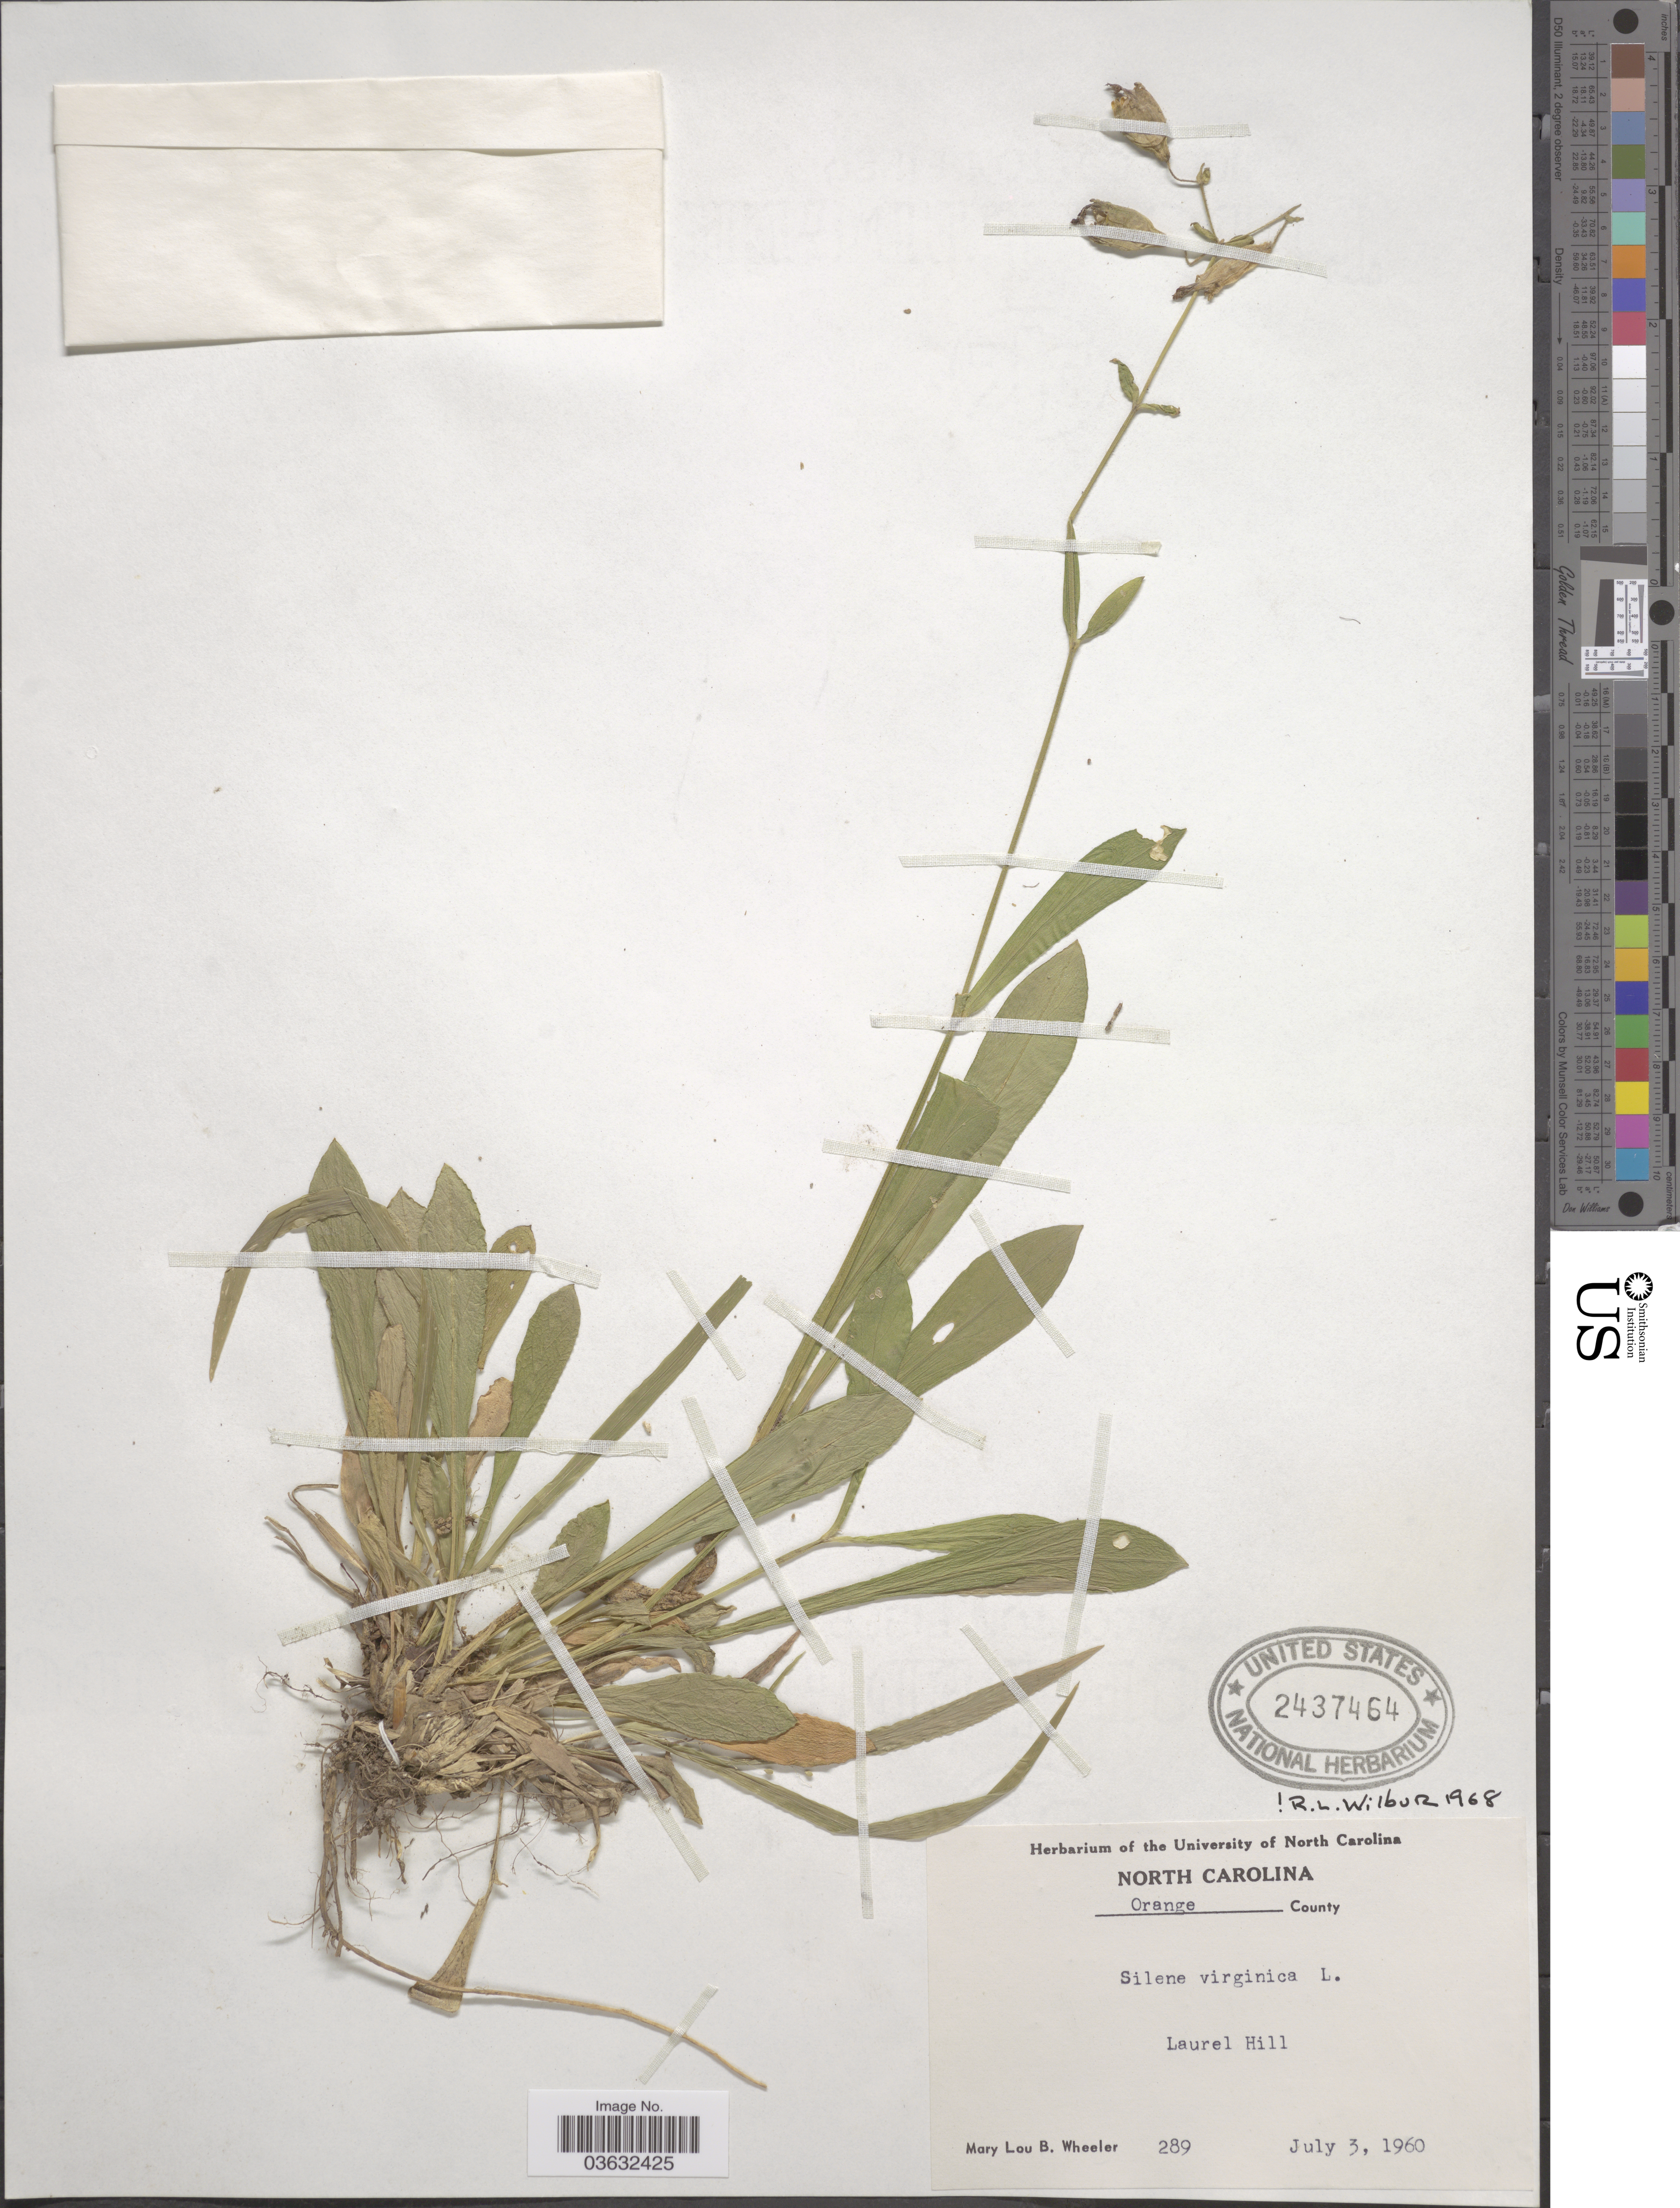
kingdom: Plantae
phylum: Tracheophyta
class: Magnoliopsida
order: Caryophyllales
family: Caryophyllaceae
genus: Silene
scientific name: Silene virginica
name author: L.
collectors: M. Wheeler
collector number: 289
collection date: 1960-07-03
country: United States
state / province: North Carolina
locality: Orange County. Laurel Hill.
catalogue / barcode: US 2437464